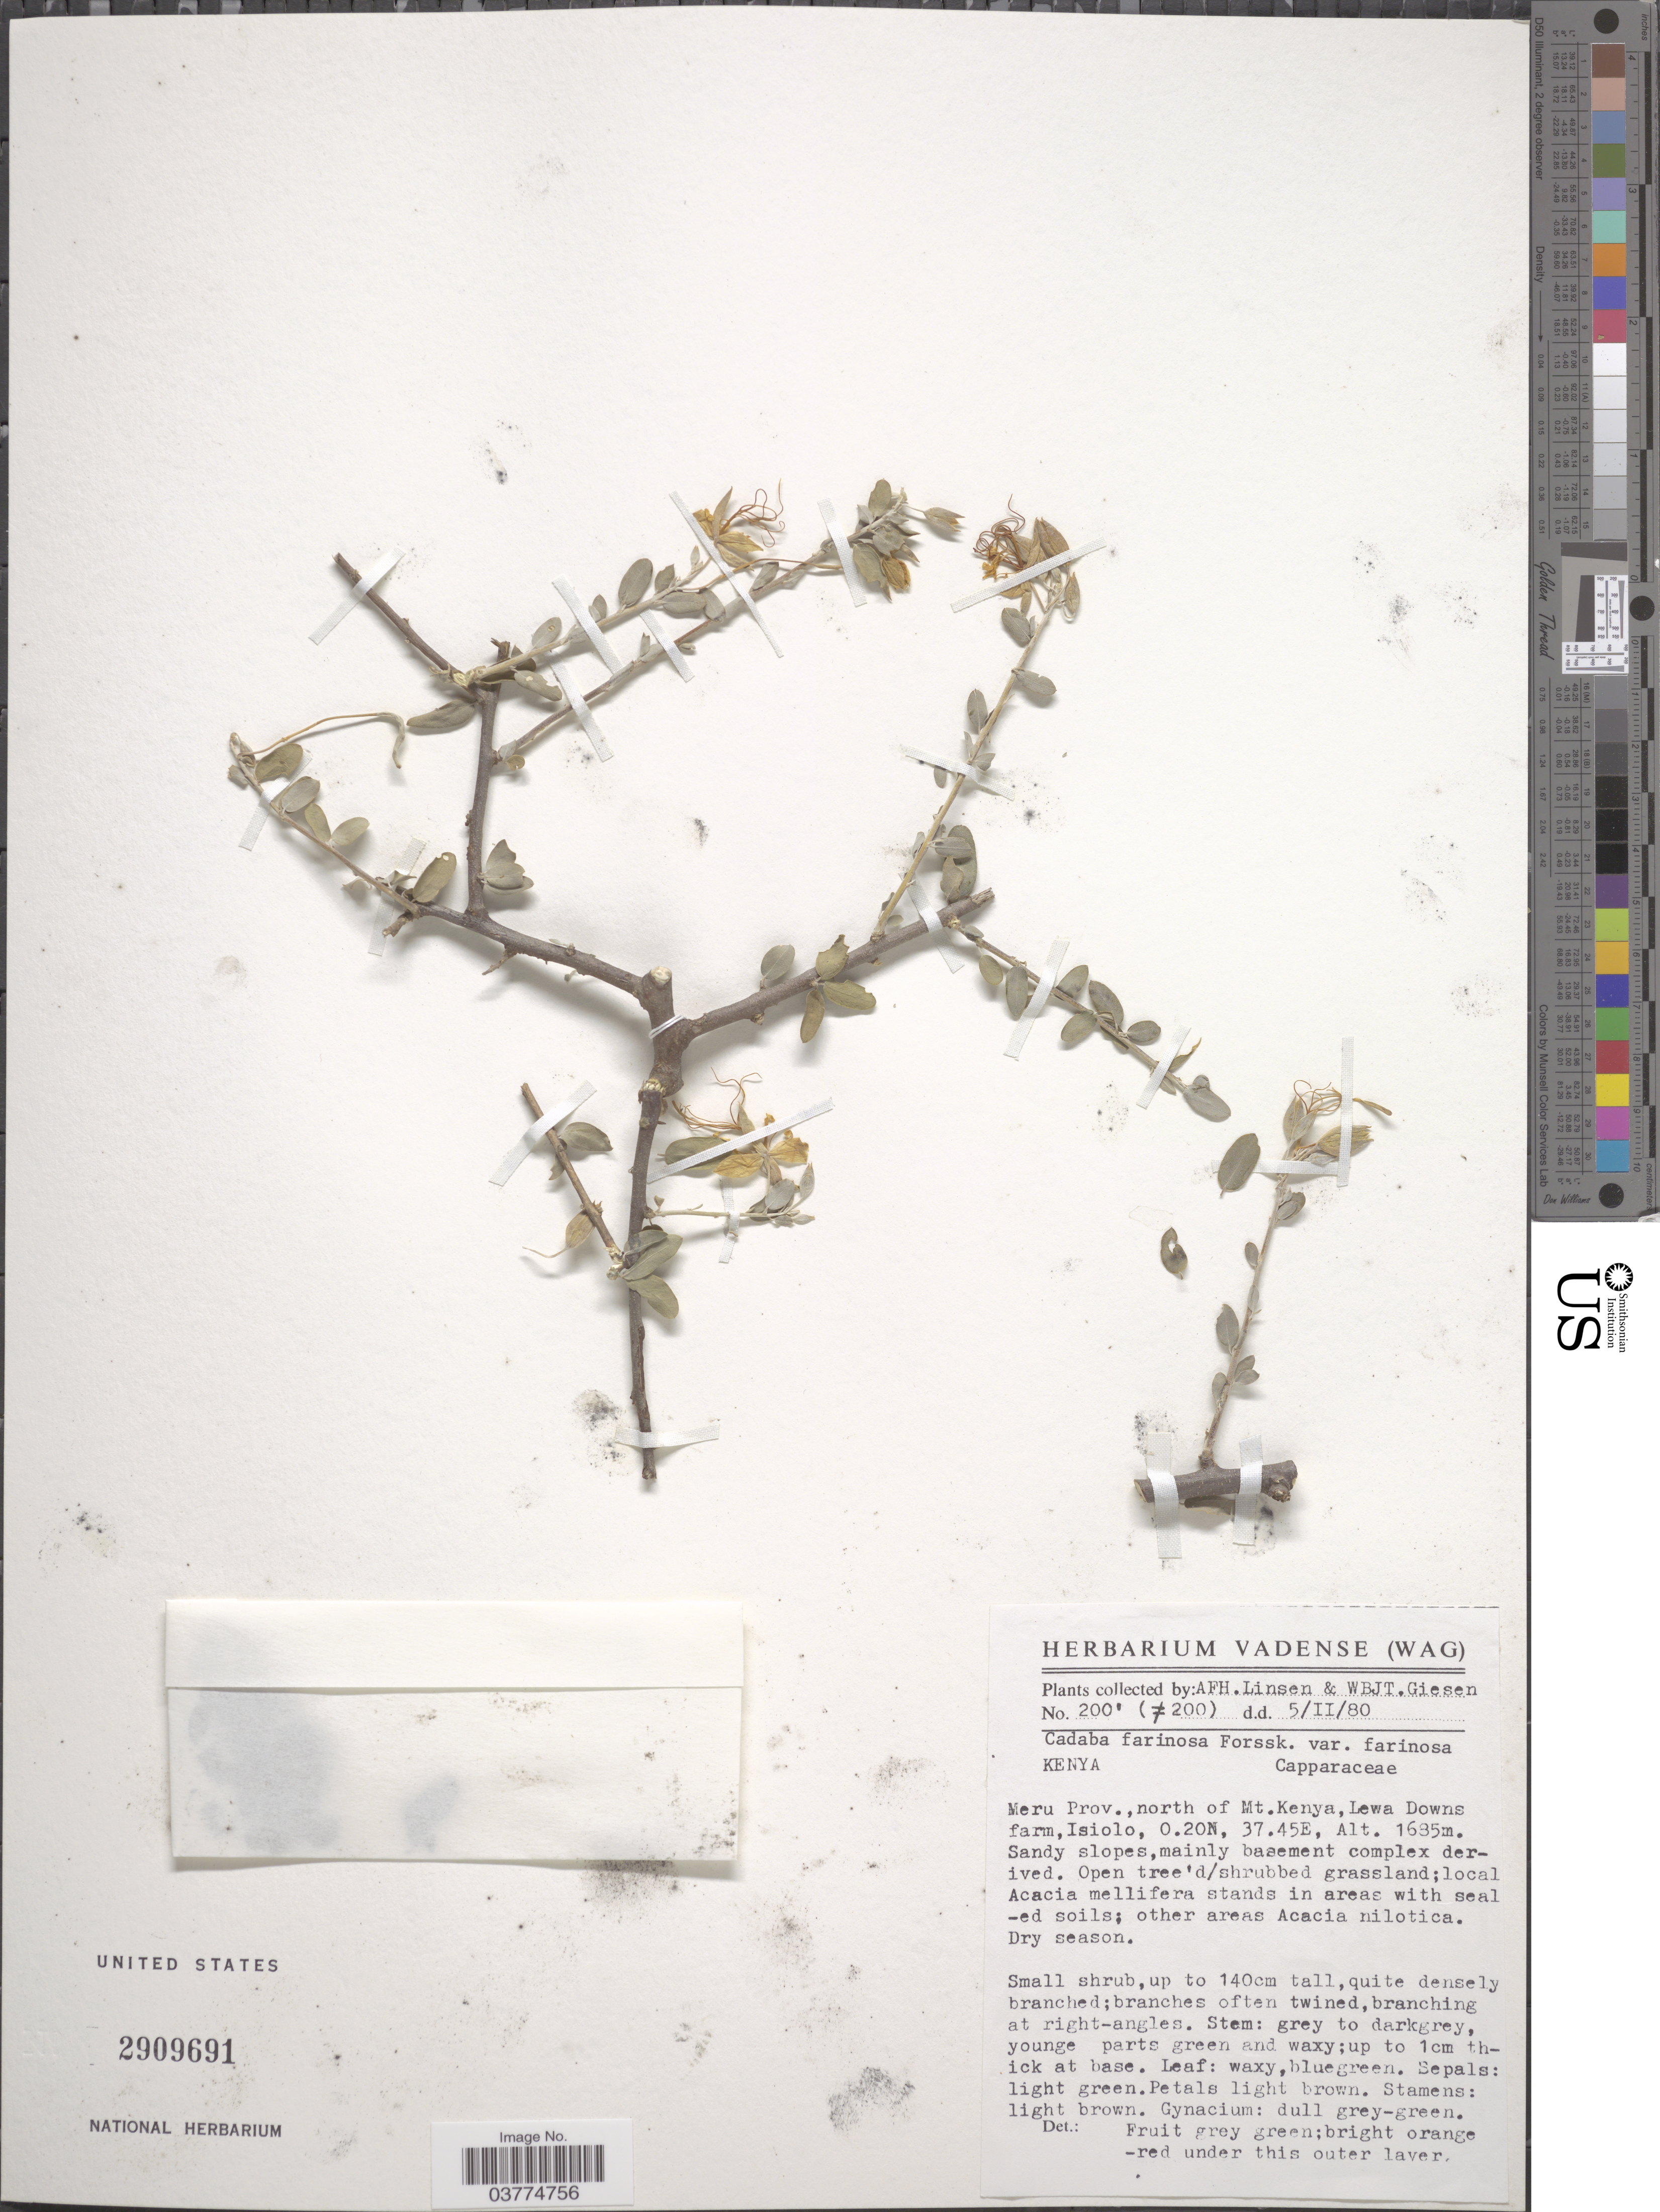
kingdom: Plantae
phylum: Tracheophyta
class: Magnoliopsida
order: Brassicales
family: Capparaceae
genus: Cadaba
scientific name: Cadaba farinosa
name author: Forssk.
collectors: A. Linsen & W. Giesen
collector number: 200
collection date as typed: Transcribed d/m/y: 5/2/80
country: Kenya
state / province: Meru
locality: Meru Prov., north of Mt. Kenya, Lewa Downs farm, Isiolo.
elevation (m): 1685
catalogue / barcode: US 2909691